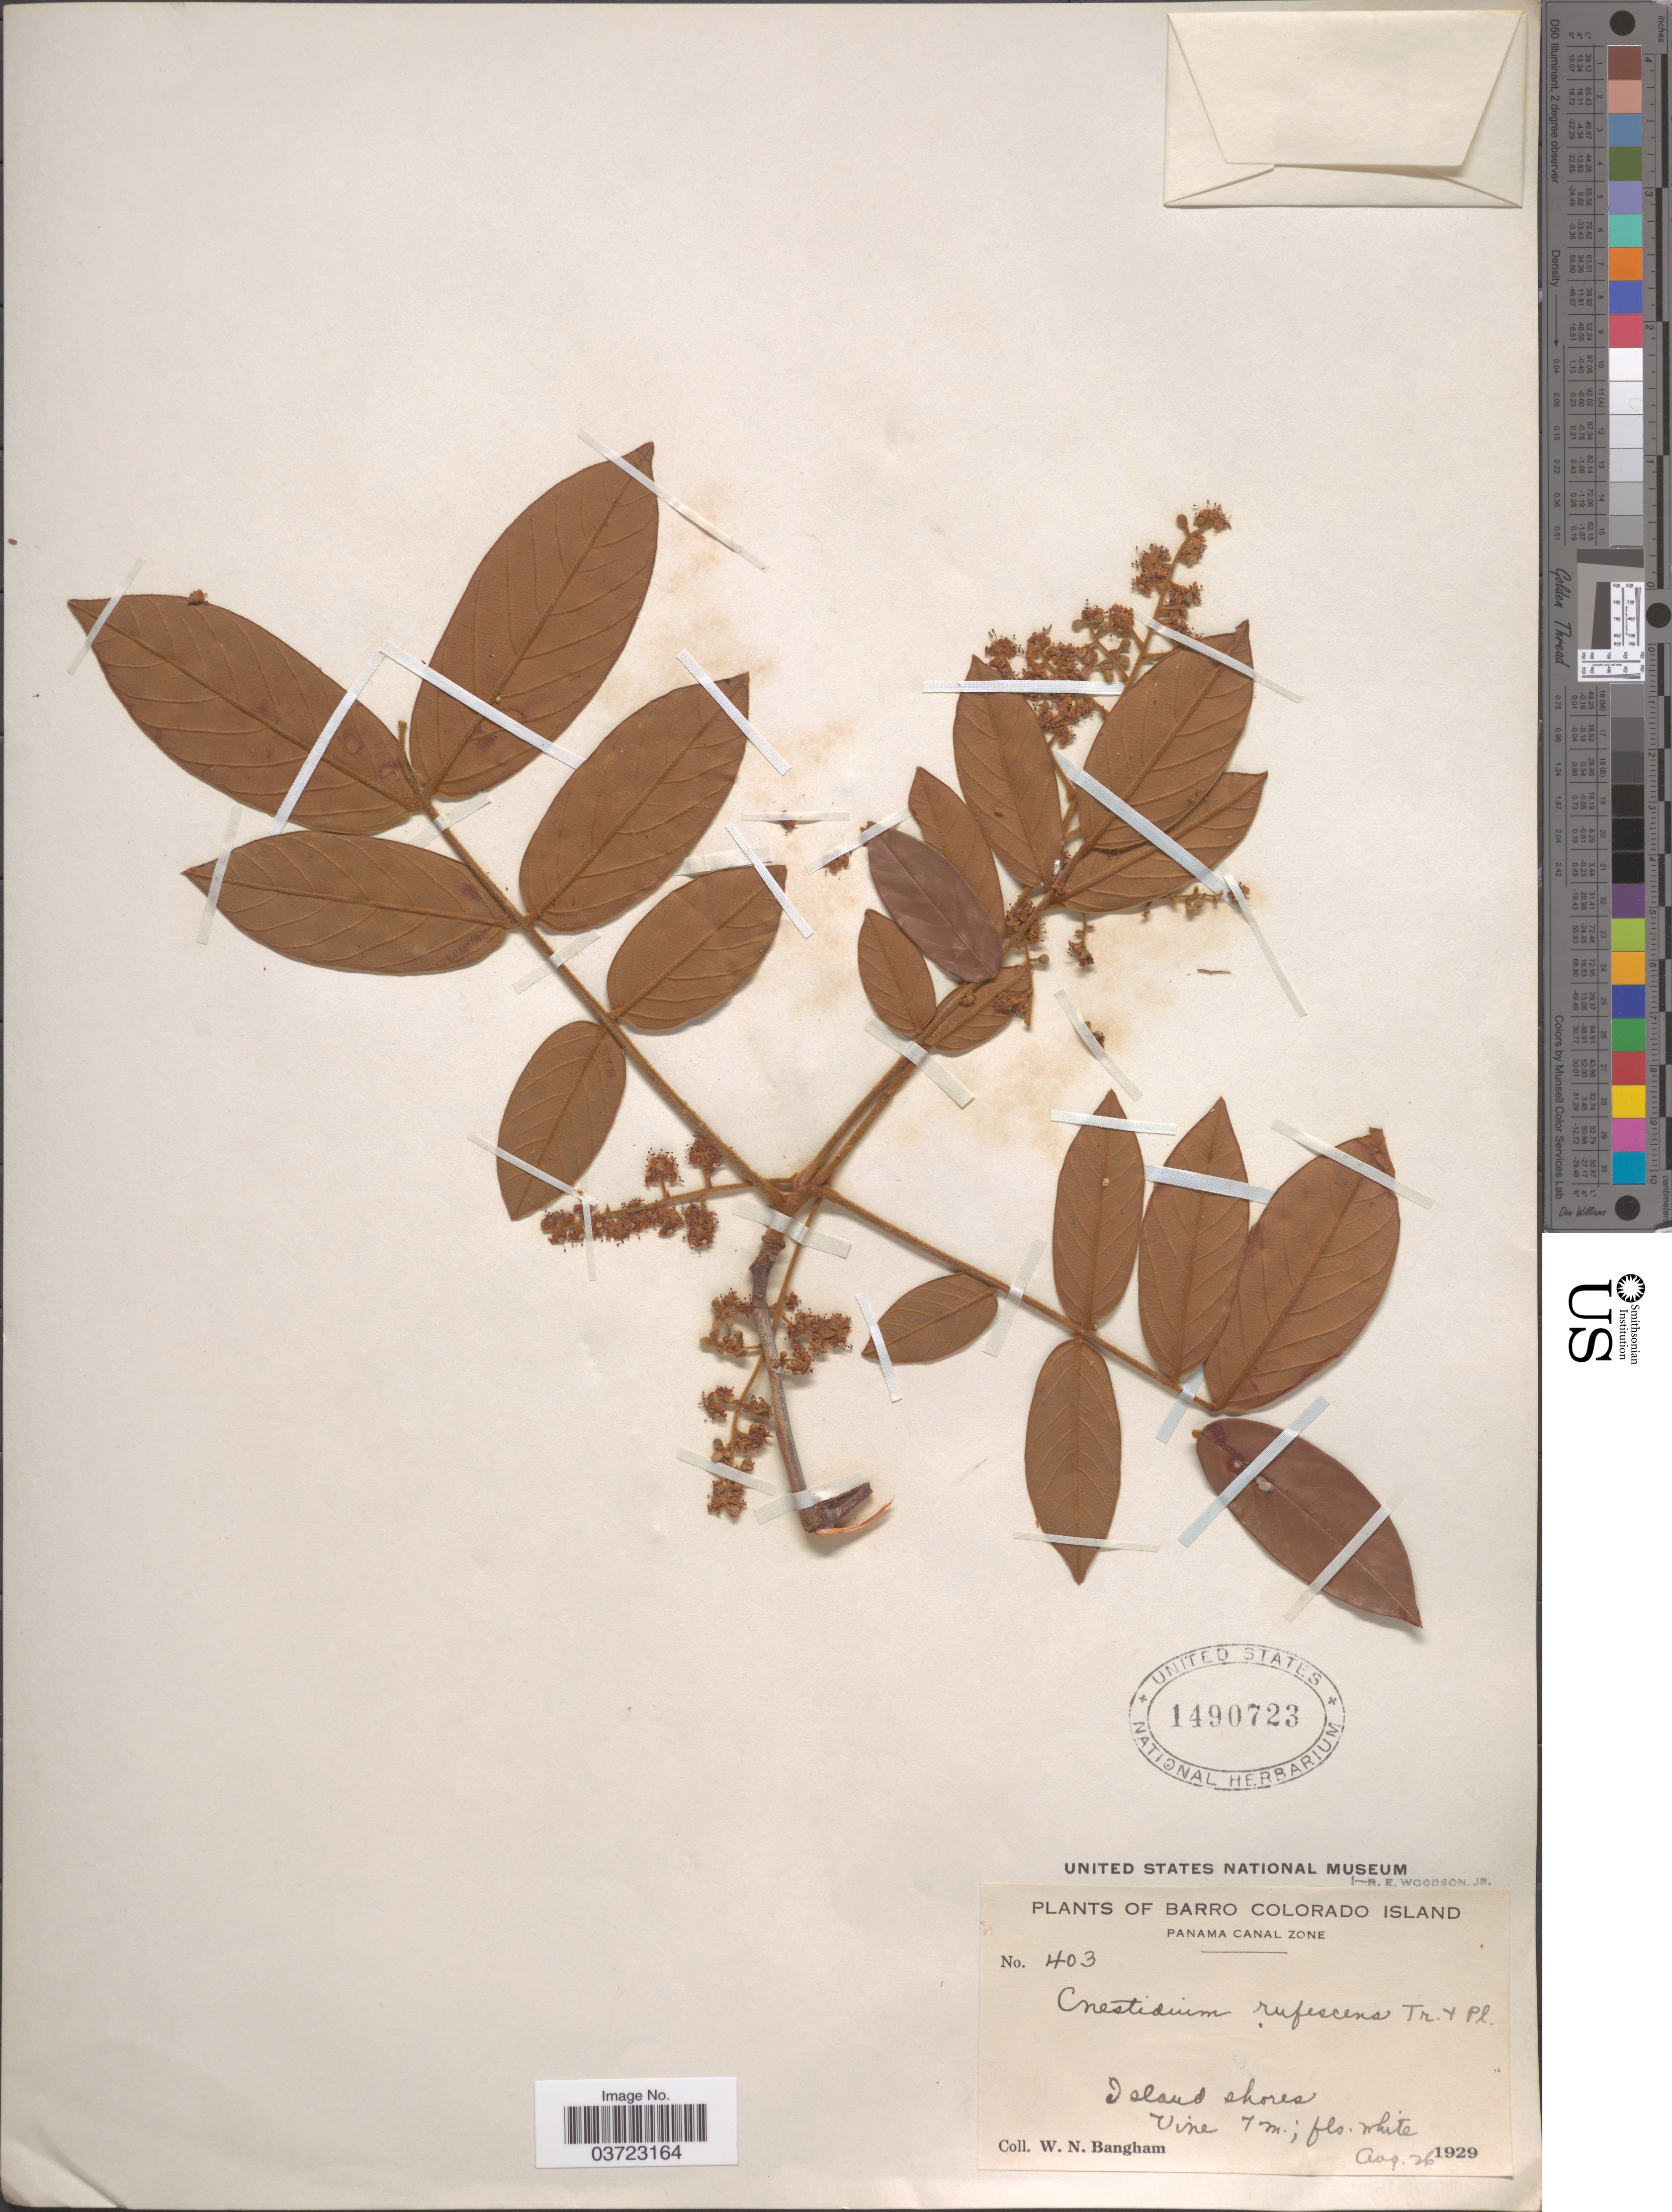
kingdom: Plantae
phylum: Tracheophyta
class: Magnoliopsida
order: Oxalidales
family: Connaraceae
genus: Cnestidium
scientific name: Cnestidium rufescens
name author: Planch.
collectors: W. Bangham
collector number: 403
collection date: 1929-08-26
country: Panama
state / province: Panamá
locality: Barro Colorado Island. Panama Canal Zone. Island shores.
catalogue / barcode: US 1490723